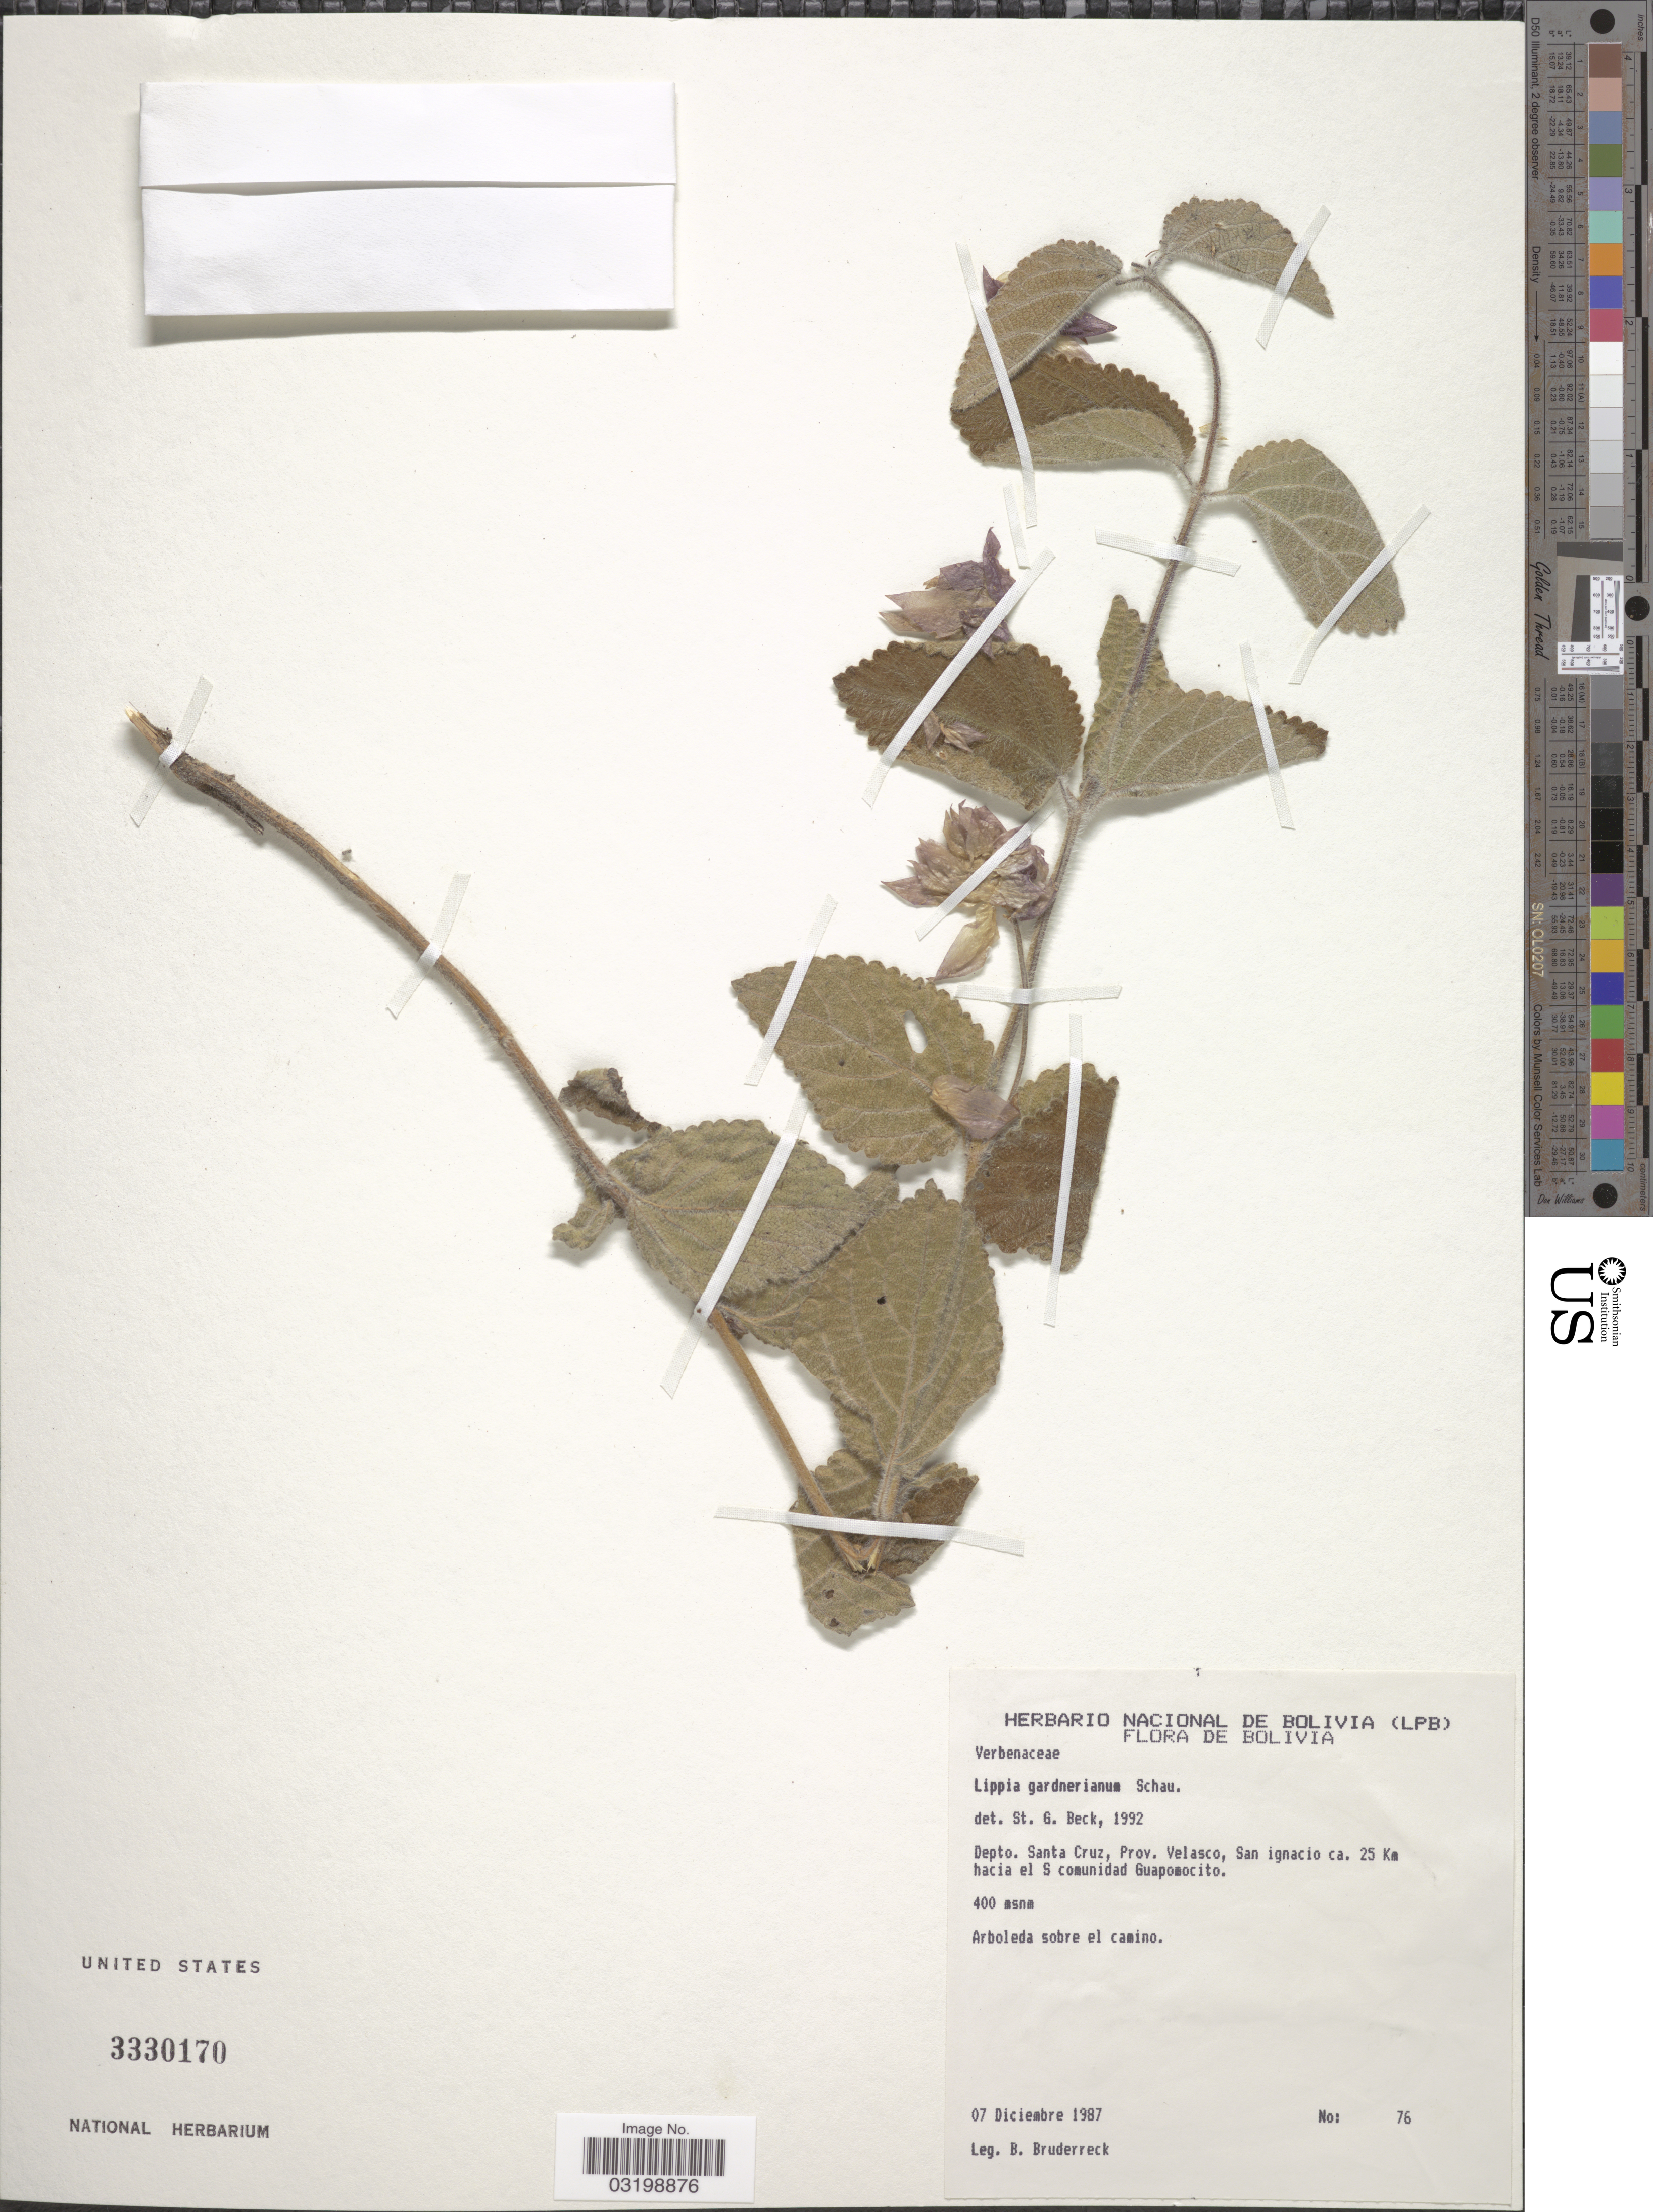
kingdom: Plantae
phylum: Tracheophyta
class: Magnoliopsida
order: Lamiales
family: Verbenaceae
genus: Lippia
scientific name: Lippia paraguariensis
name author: Briq.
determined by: Mirra, Fabiana, (SI), Instituto de Botanica Darwinion (ARGENTINA)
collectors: B. Bruderreck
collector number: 76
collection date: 1987-12-07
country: Bolivia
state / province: Santa Cruz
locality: Depto. Santa Cruz, Prov. Velasco, San ignacio ca. 25 Km hacia el S comunidad Guapomocito.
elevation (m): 400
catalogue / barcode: US 3330170